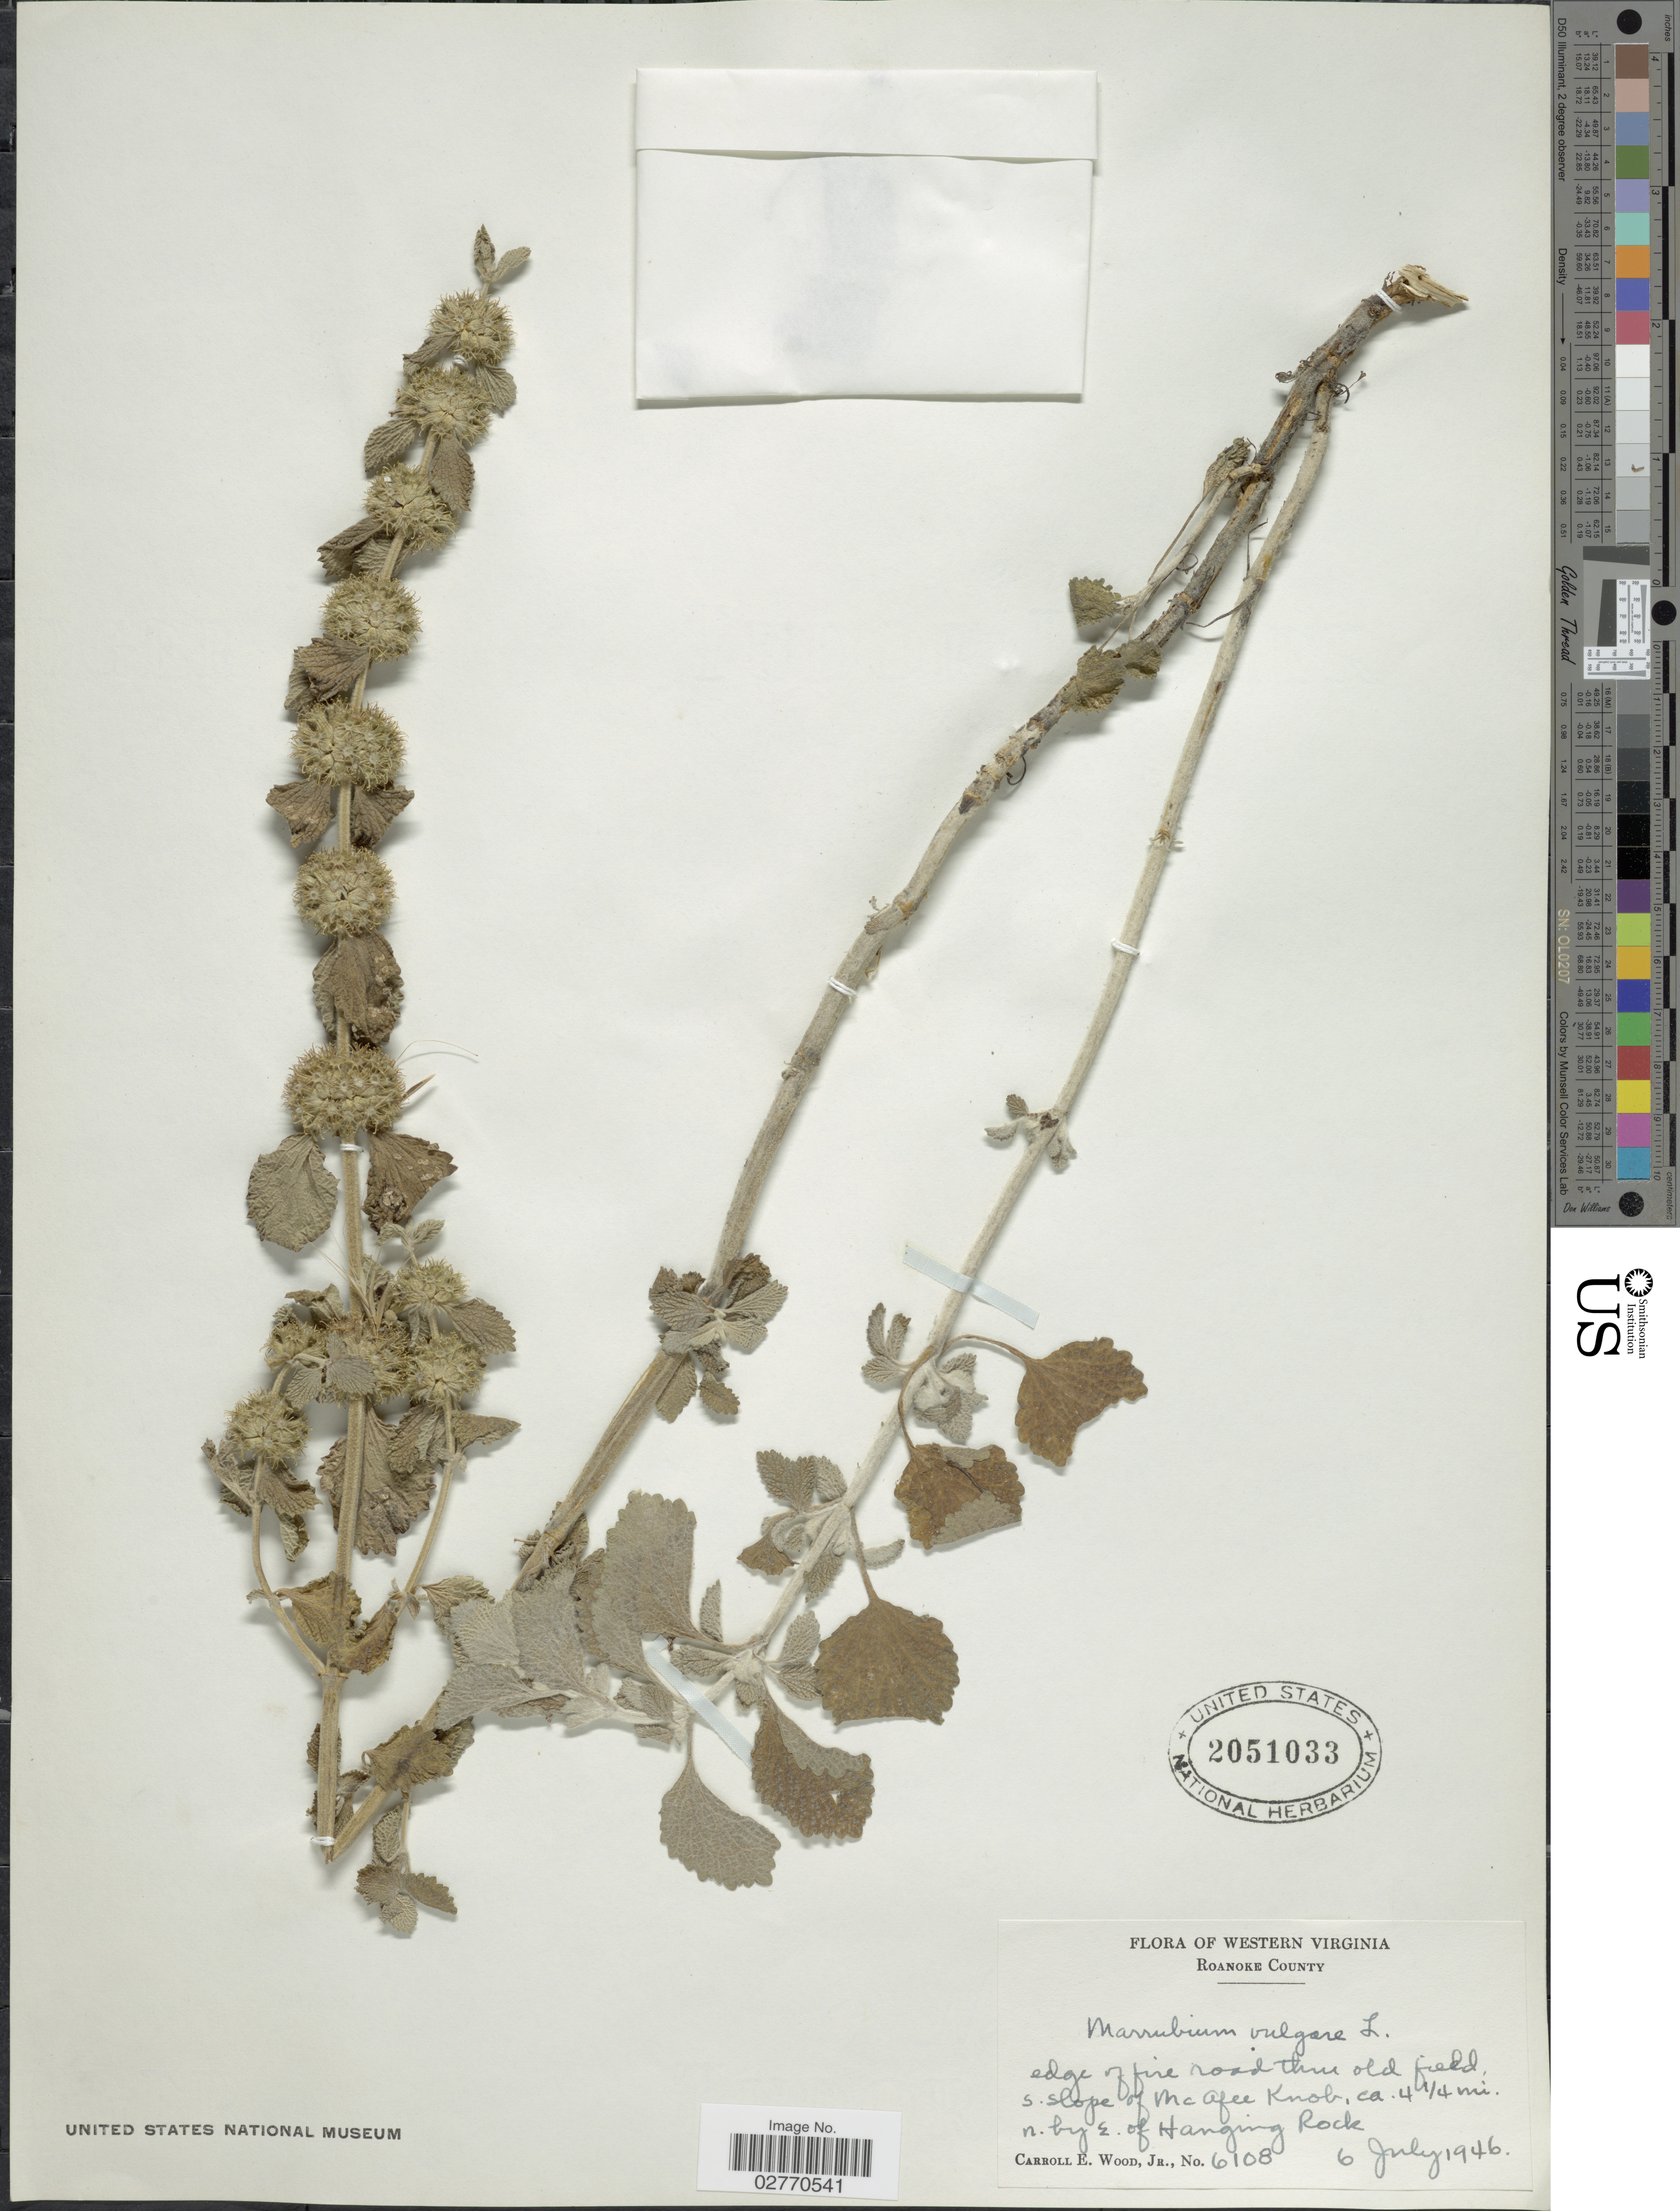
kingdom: Plantae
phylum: Tracheophyta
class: Magnoliopsida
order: Lamiales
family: Lamiaceae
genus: Marrubium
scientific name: Marrubium vulgare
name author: L.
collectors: C. E. Wood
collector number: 6108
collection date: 1946-07-06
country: United States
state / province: Virginia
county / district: Roanoke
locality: Western Virginia, Roanoke County, edge of fire road thru old field, s. slope of McAfee Knob, ca. 4 1/4 mi. n. by E. of Hanging Rock.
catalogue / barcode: US 2051033